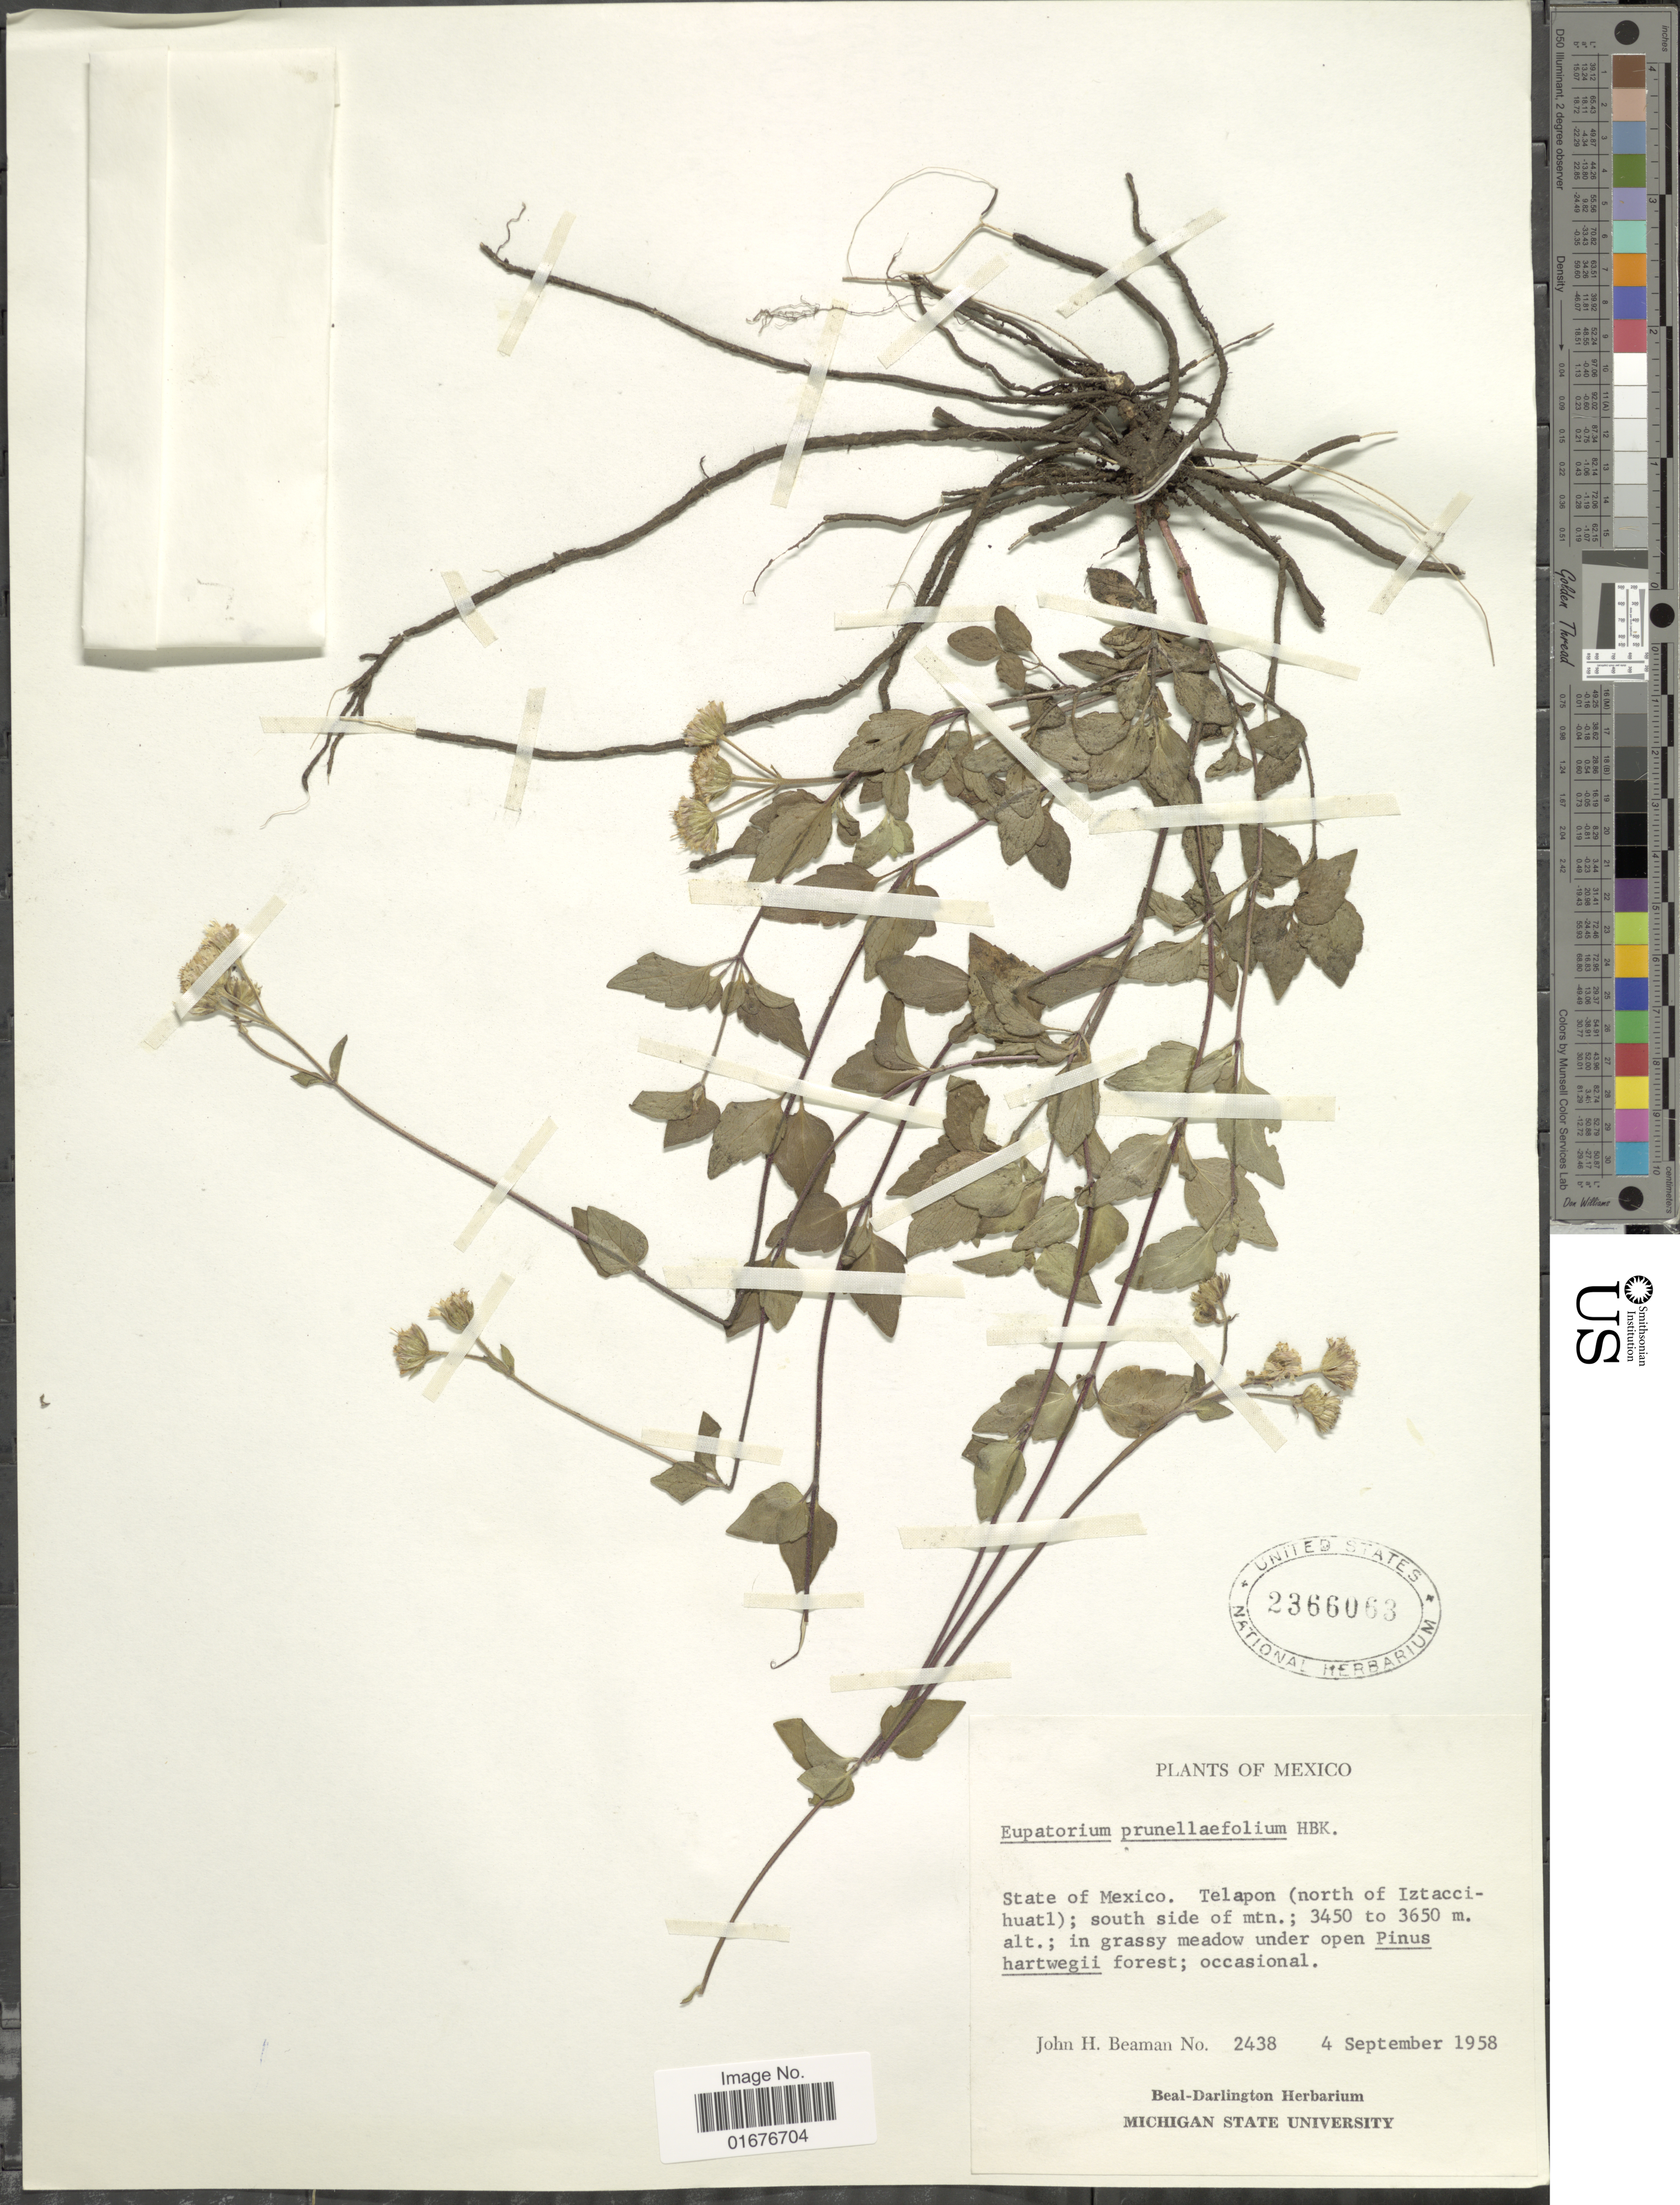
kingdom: Plantae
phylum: Tracheophyta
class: Magnoliopsida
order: Asterales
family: Asteraceae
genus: Ageratina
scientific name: Ageratina prunellaefolia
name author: (Kunth) R.M. King & H. Rob.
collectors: J. H. Beaman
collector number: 2438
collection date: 1958-09-04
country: Mexico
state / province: México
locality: Telapon (north of Iztaccihuatl), south side of mtn., in grassy meadow under open Pinus hartwegii forest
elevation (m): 3450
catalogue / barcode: US 2366063